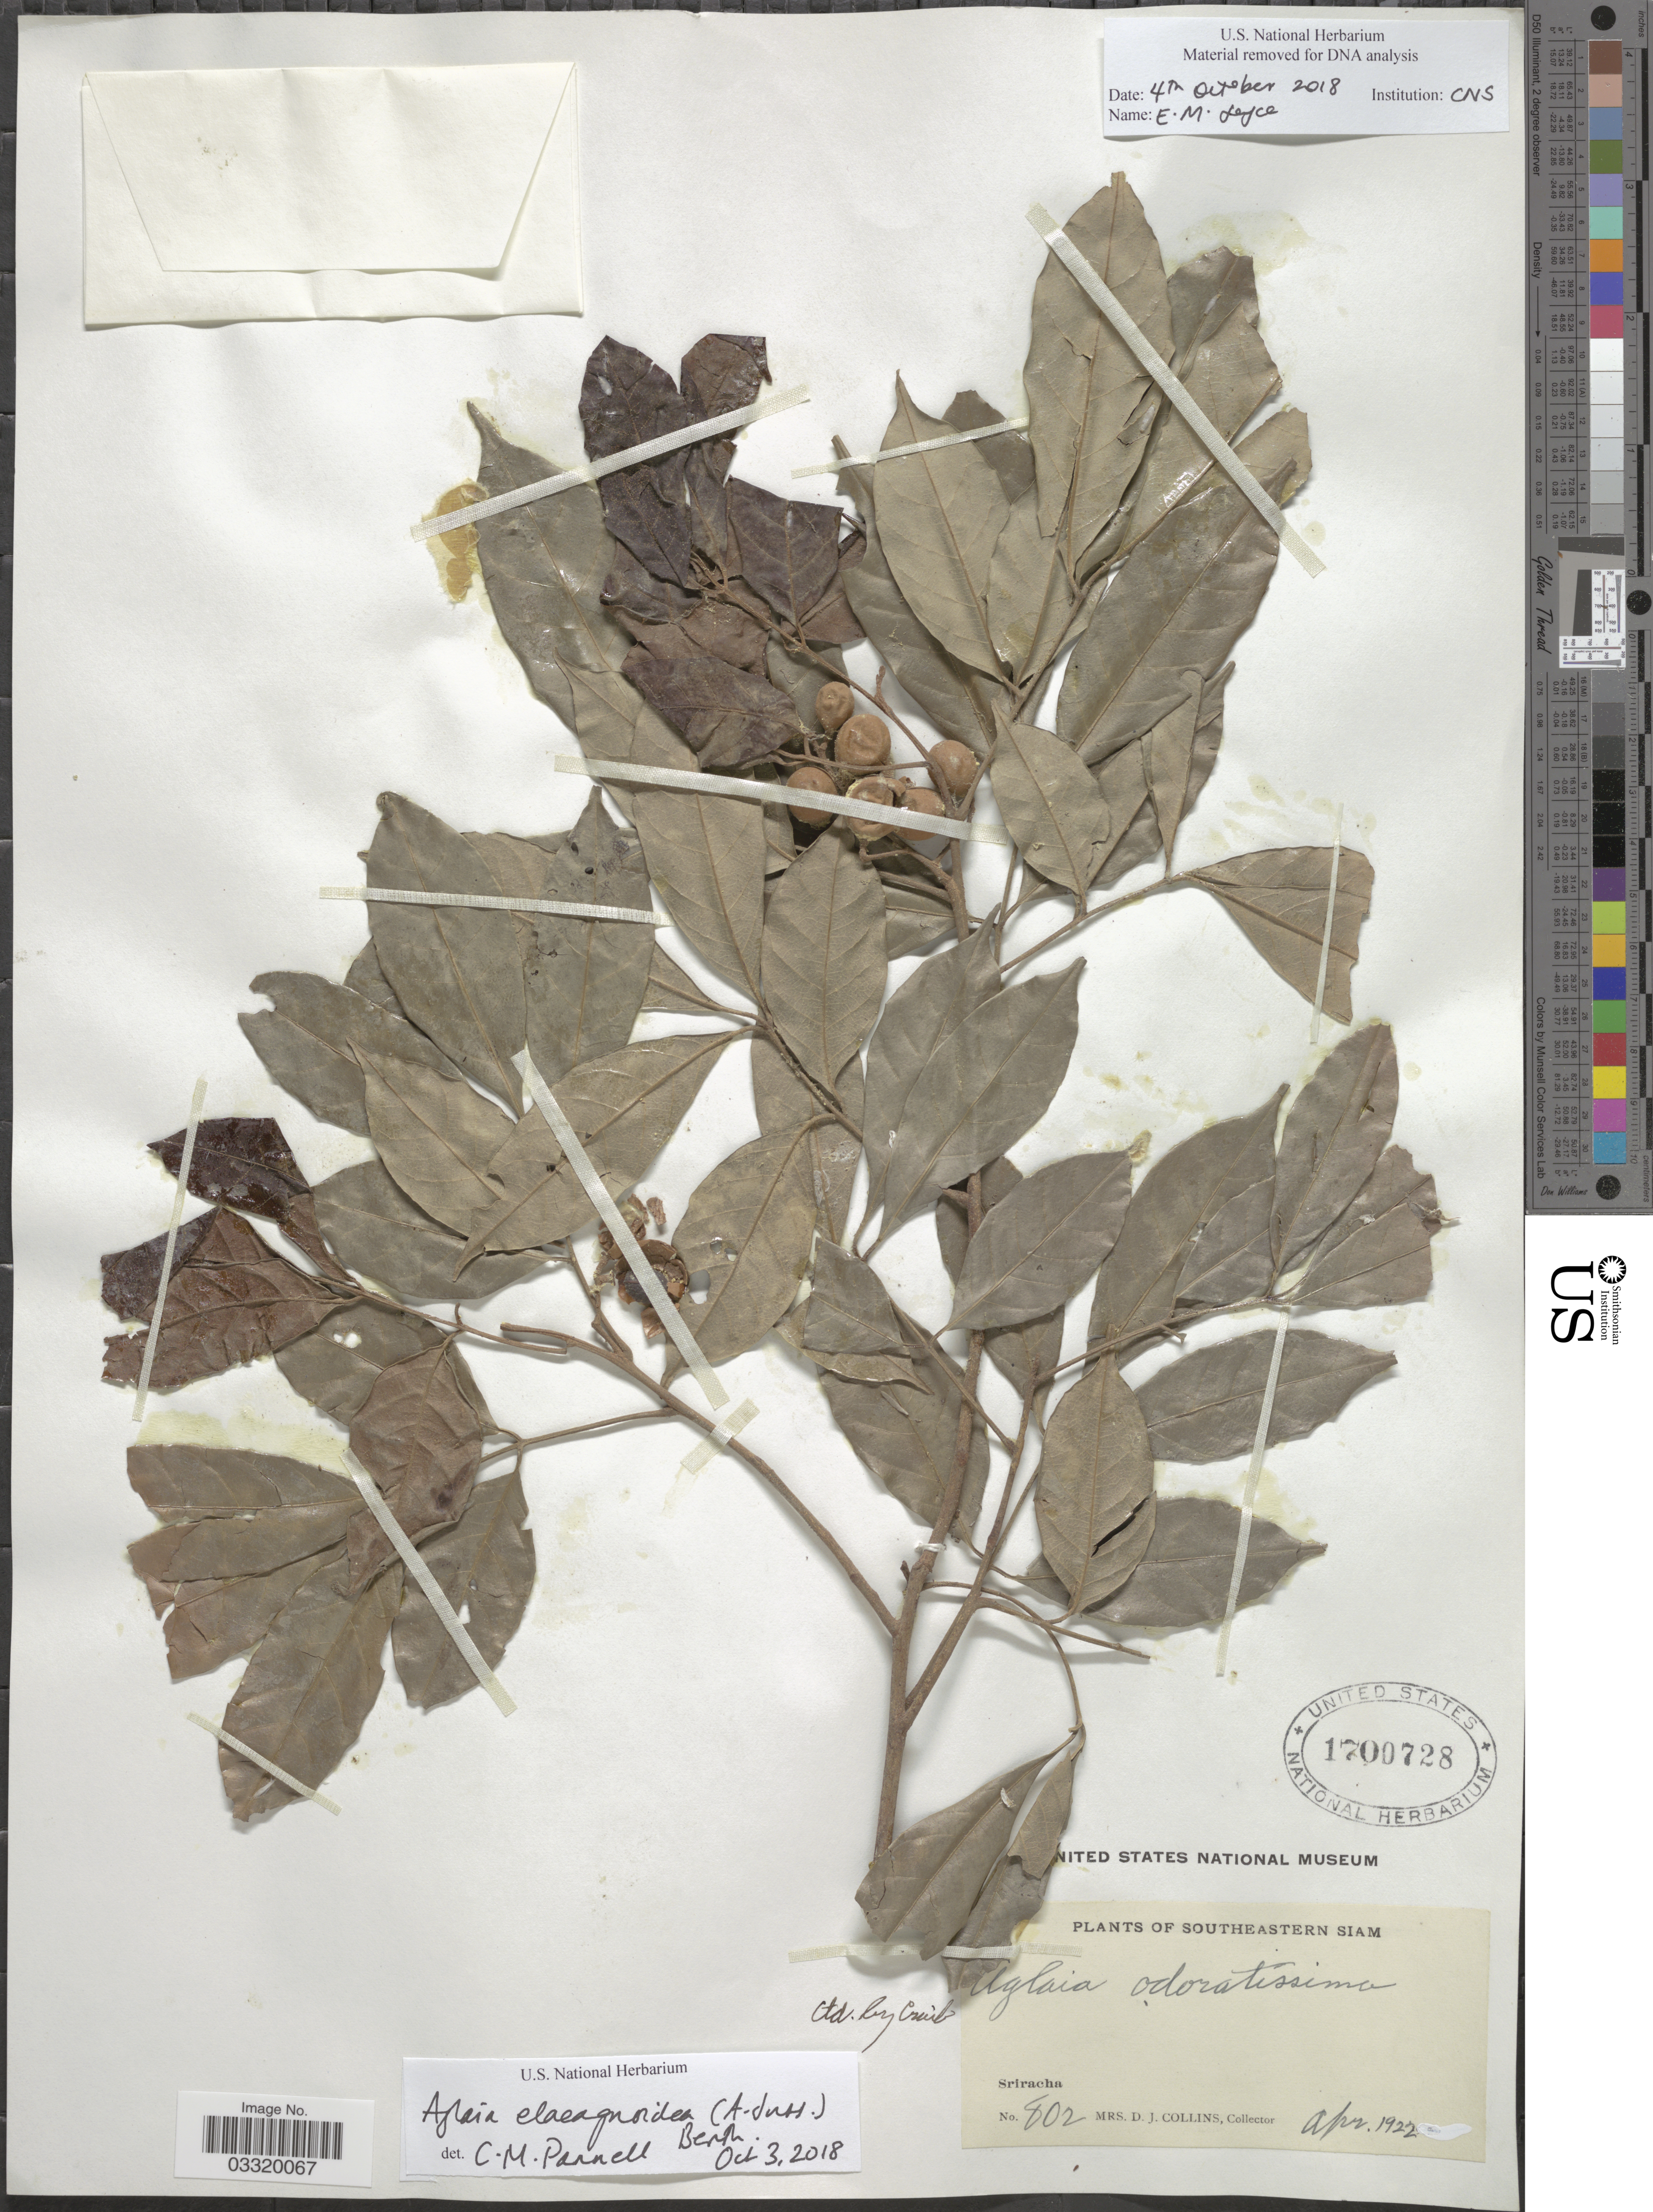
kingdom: Plantae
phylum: Tracheophyta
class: Magnoliopsida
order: Sapindales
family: Meliaceae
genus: Aglaia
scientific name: Aglaia elaeagnoidea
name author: (A. Juss.) Benth.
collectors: Mrs. D. J. Collins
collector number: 802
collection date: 1922-04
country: Thailand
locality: Southeastern Siam. Sriracha.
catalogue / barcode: US 1700728